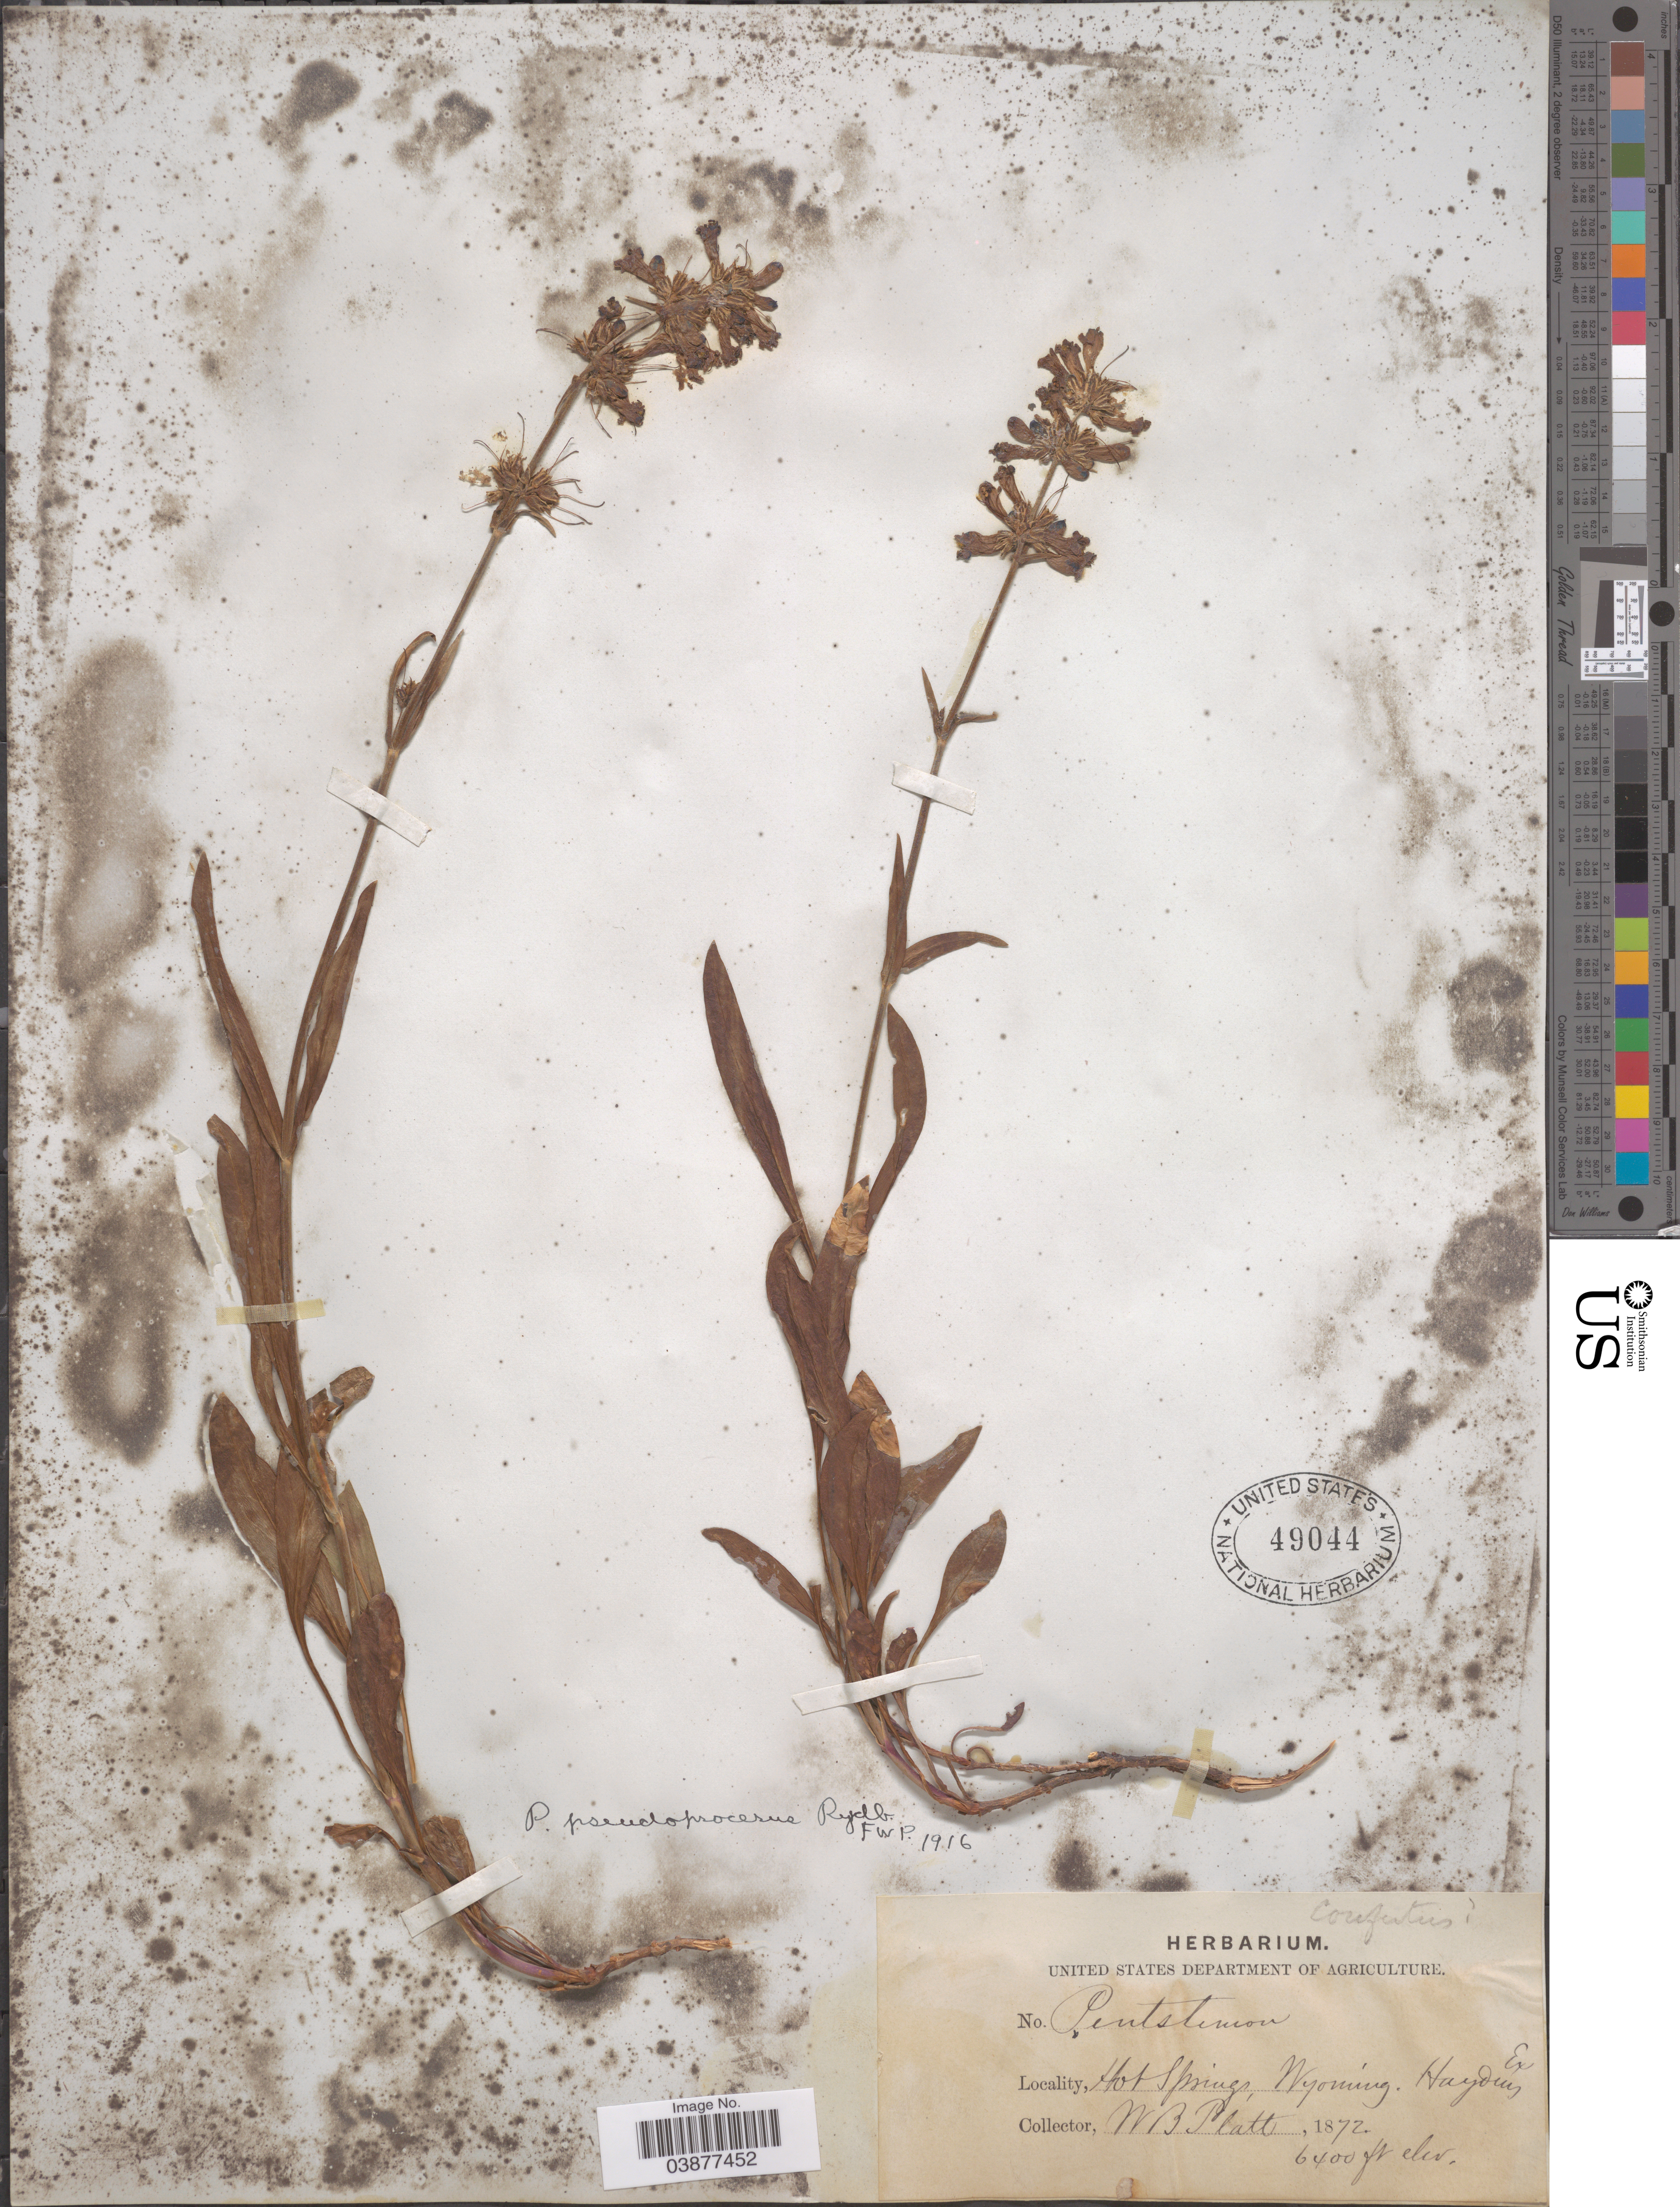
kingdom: Plantae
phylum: Tracheophyta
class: Magnoliopsida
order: Lamiales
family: Plantaginaceae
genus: Penstemon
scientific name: Penstemon pseudoprocerus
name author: Rydb.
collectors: W. B. Platt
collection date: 1872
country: United States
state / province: Wyoming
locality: Hot Springs.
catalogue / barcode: US 49044